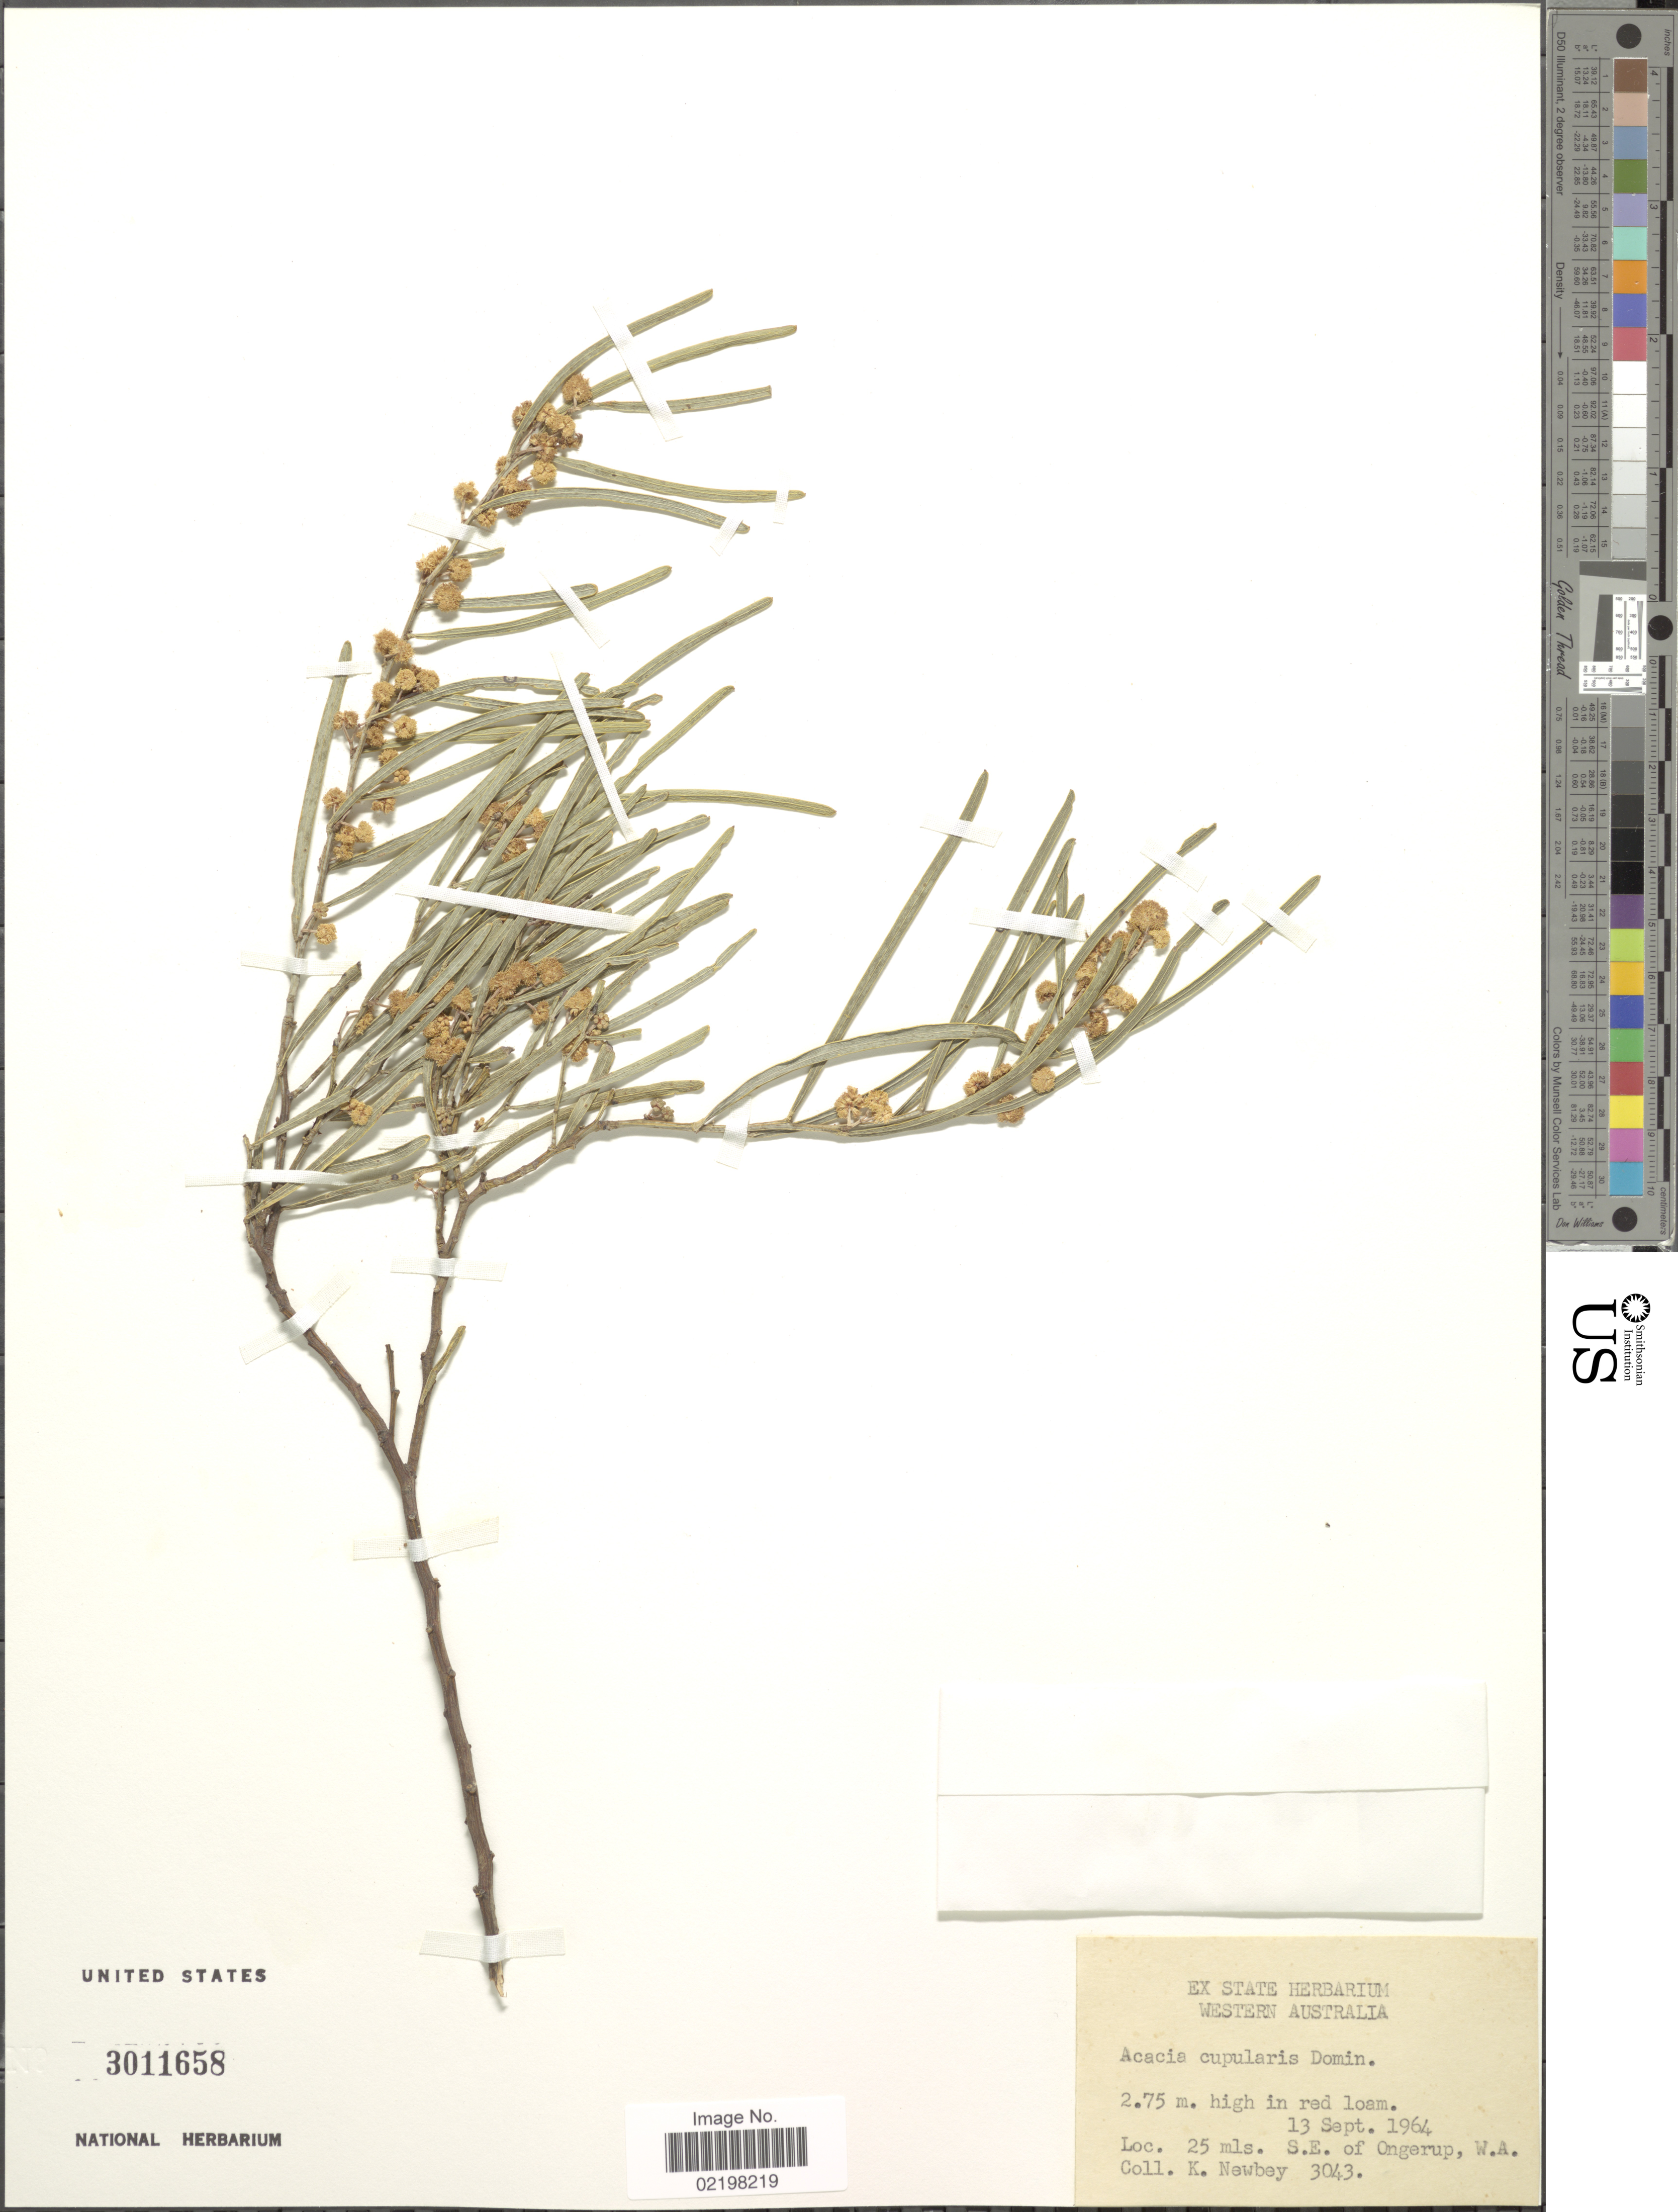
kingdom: Plantae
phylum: Tracheophyta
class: Magnoliopsida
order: Fabales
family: Fabaceae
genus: Acacia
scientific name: Acacia cupularis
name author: Domin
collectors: K. Newbey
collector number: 3043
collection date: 1964-09-13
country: Australia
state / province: Western Australia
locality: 25 mls. S.E. of Ongerup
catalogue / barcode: US 3011658